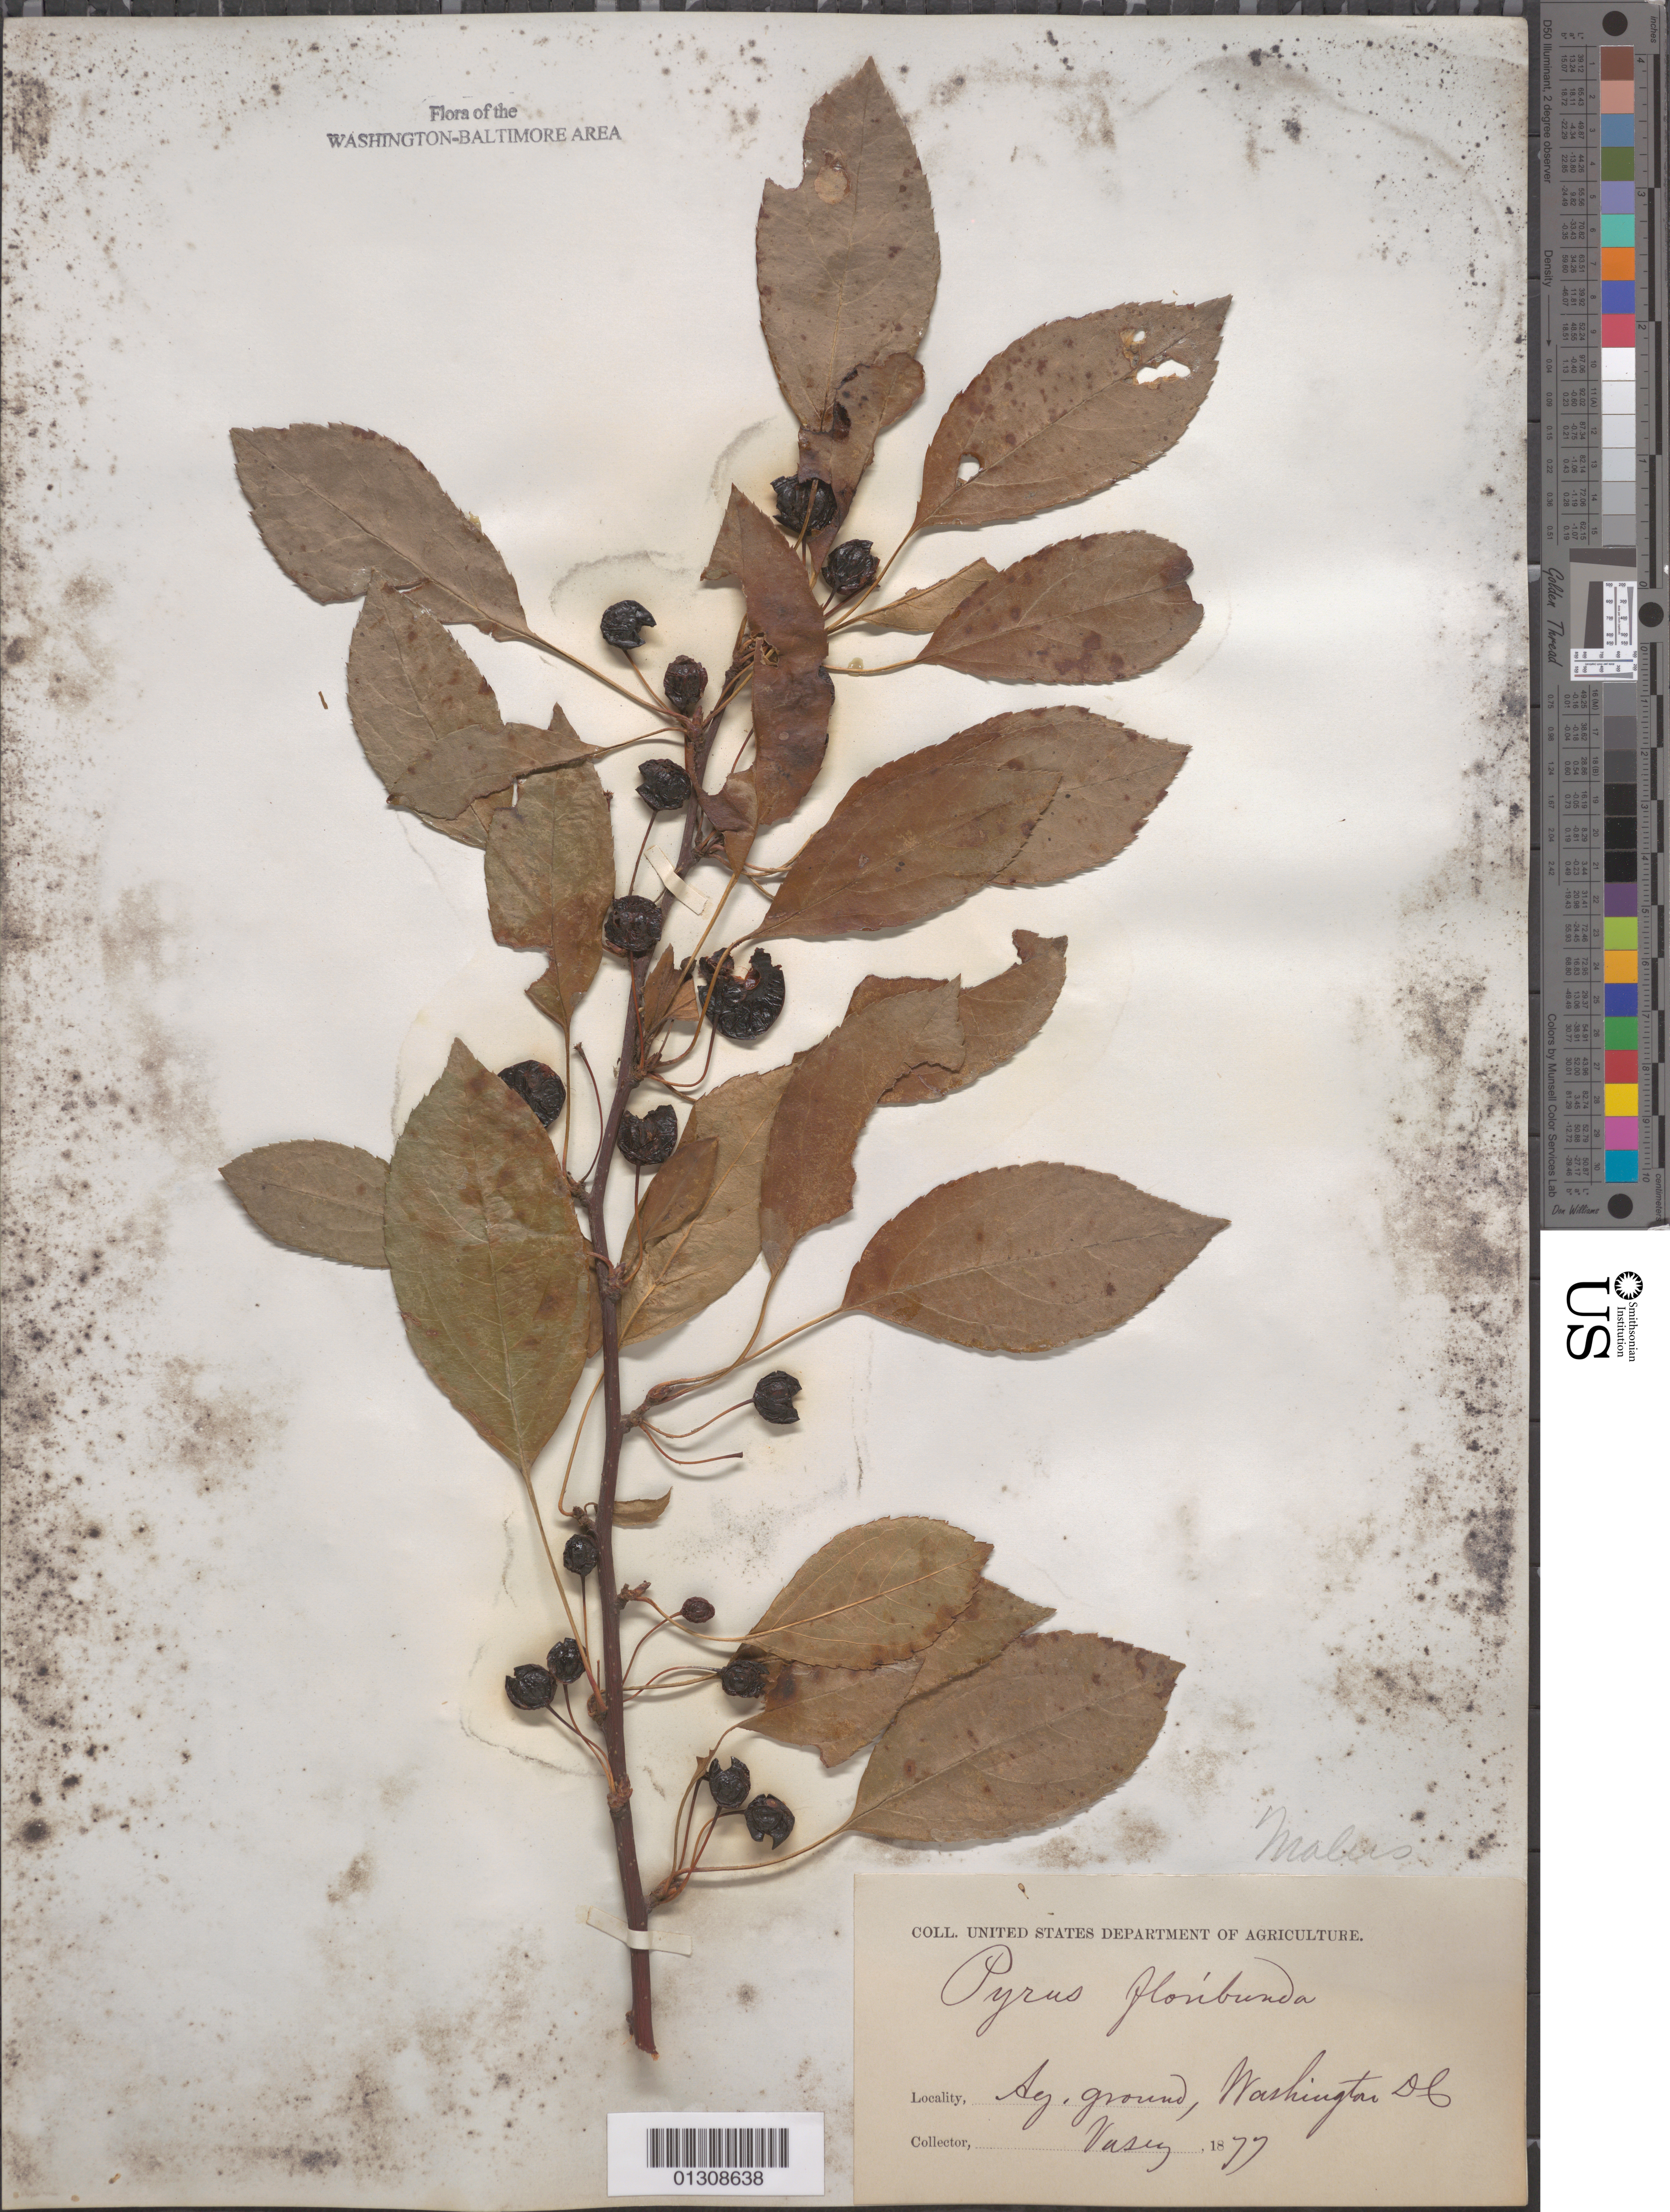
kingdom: Plantae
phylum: Tracheophyta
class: Magnoliopsida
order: Rosales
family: Rosaceae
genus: Malus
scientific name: Malus sp.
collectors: Vasey, --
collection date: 1877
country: United States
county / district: District of Columbia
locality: Ag. ground